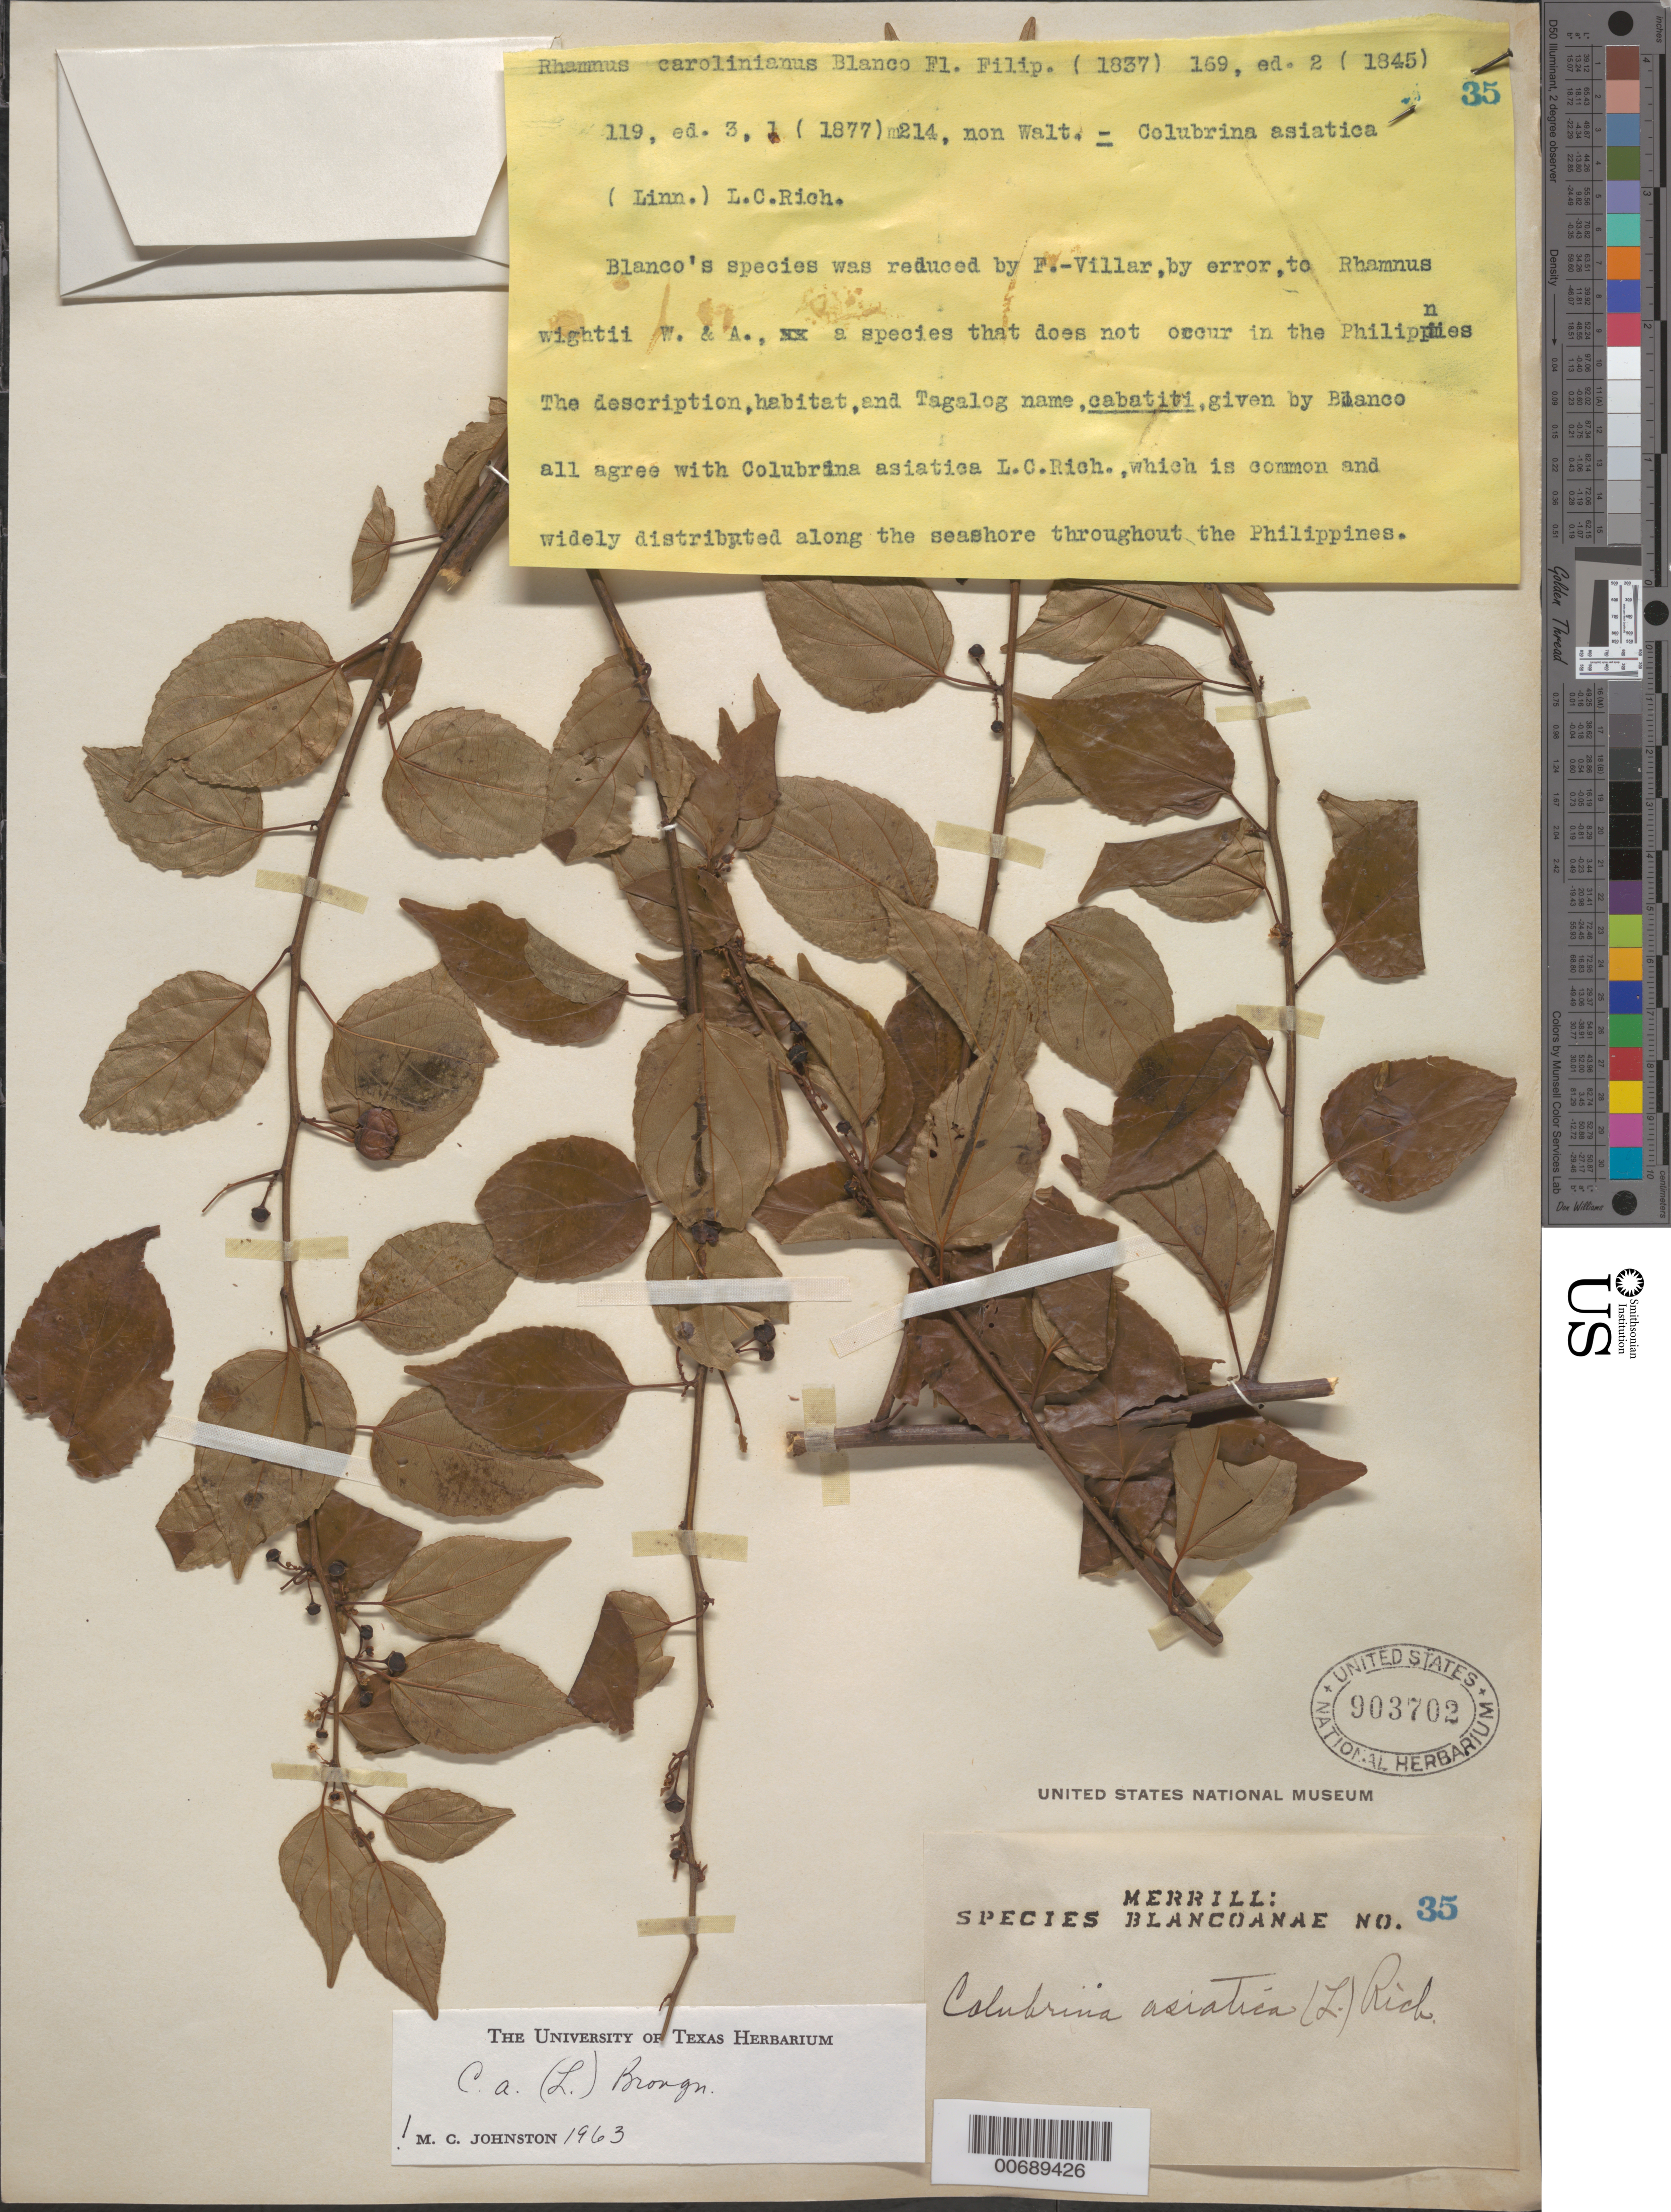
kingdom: Plantae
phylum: Tracheophyta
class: Magnoliopsida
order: Rosales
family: Rhamnaceae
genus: Colubrina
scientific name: Colubrina asiatica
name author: (L.) Brongn.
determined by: Johnston, Marshall C.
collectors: E. D. Merrill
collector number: Sp. Blancoan. 0035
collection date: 1914-09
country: Philippines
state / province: National Capital Region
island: Luzon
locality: Pasay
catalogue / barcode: US 903702